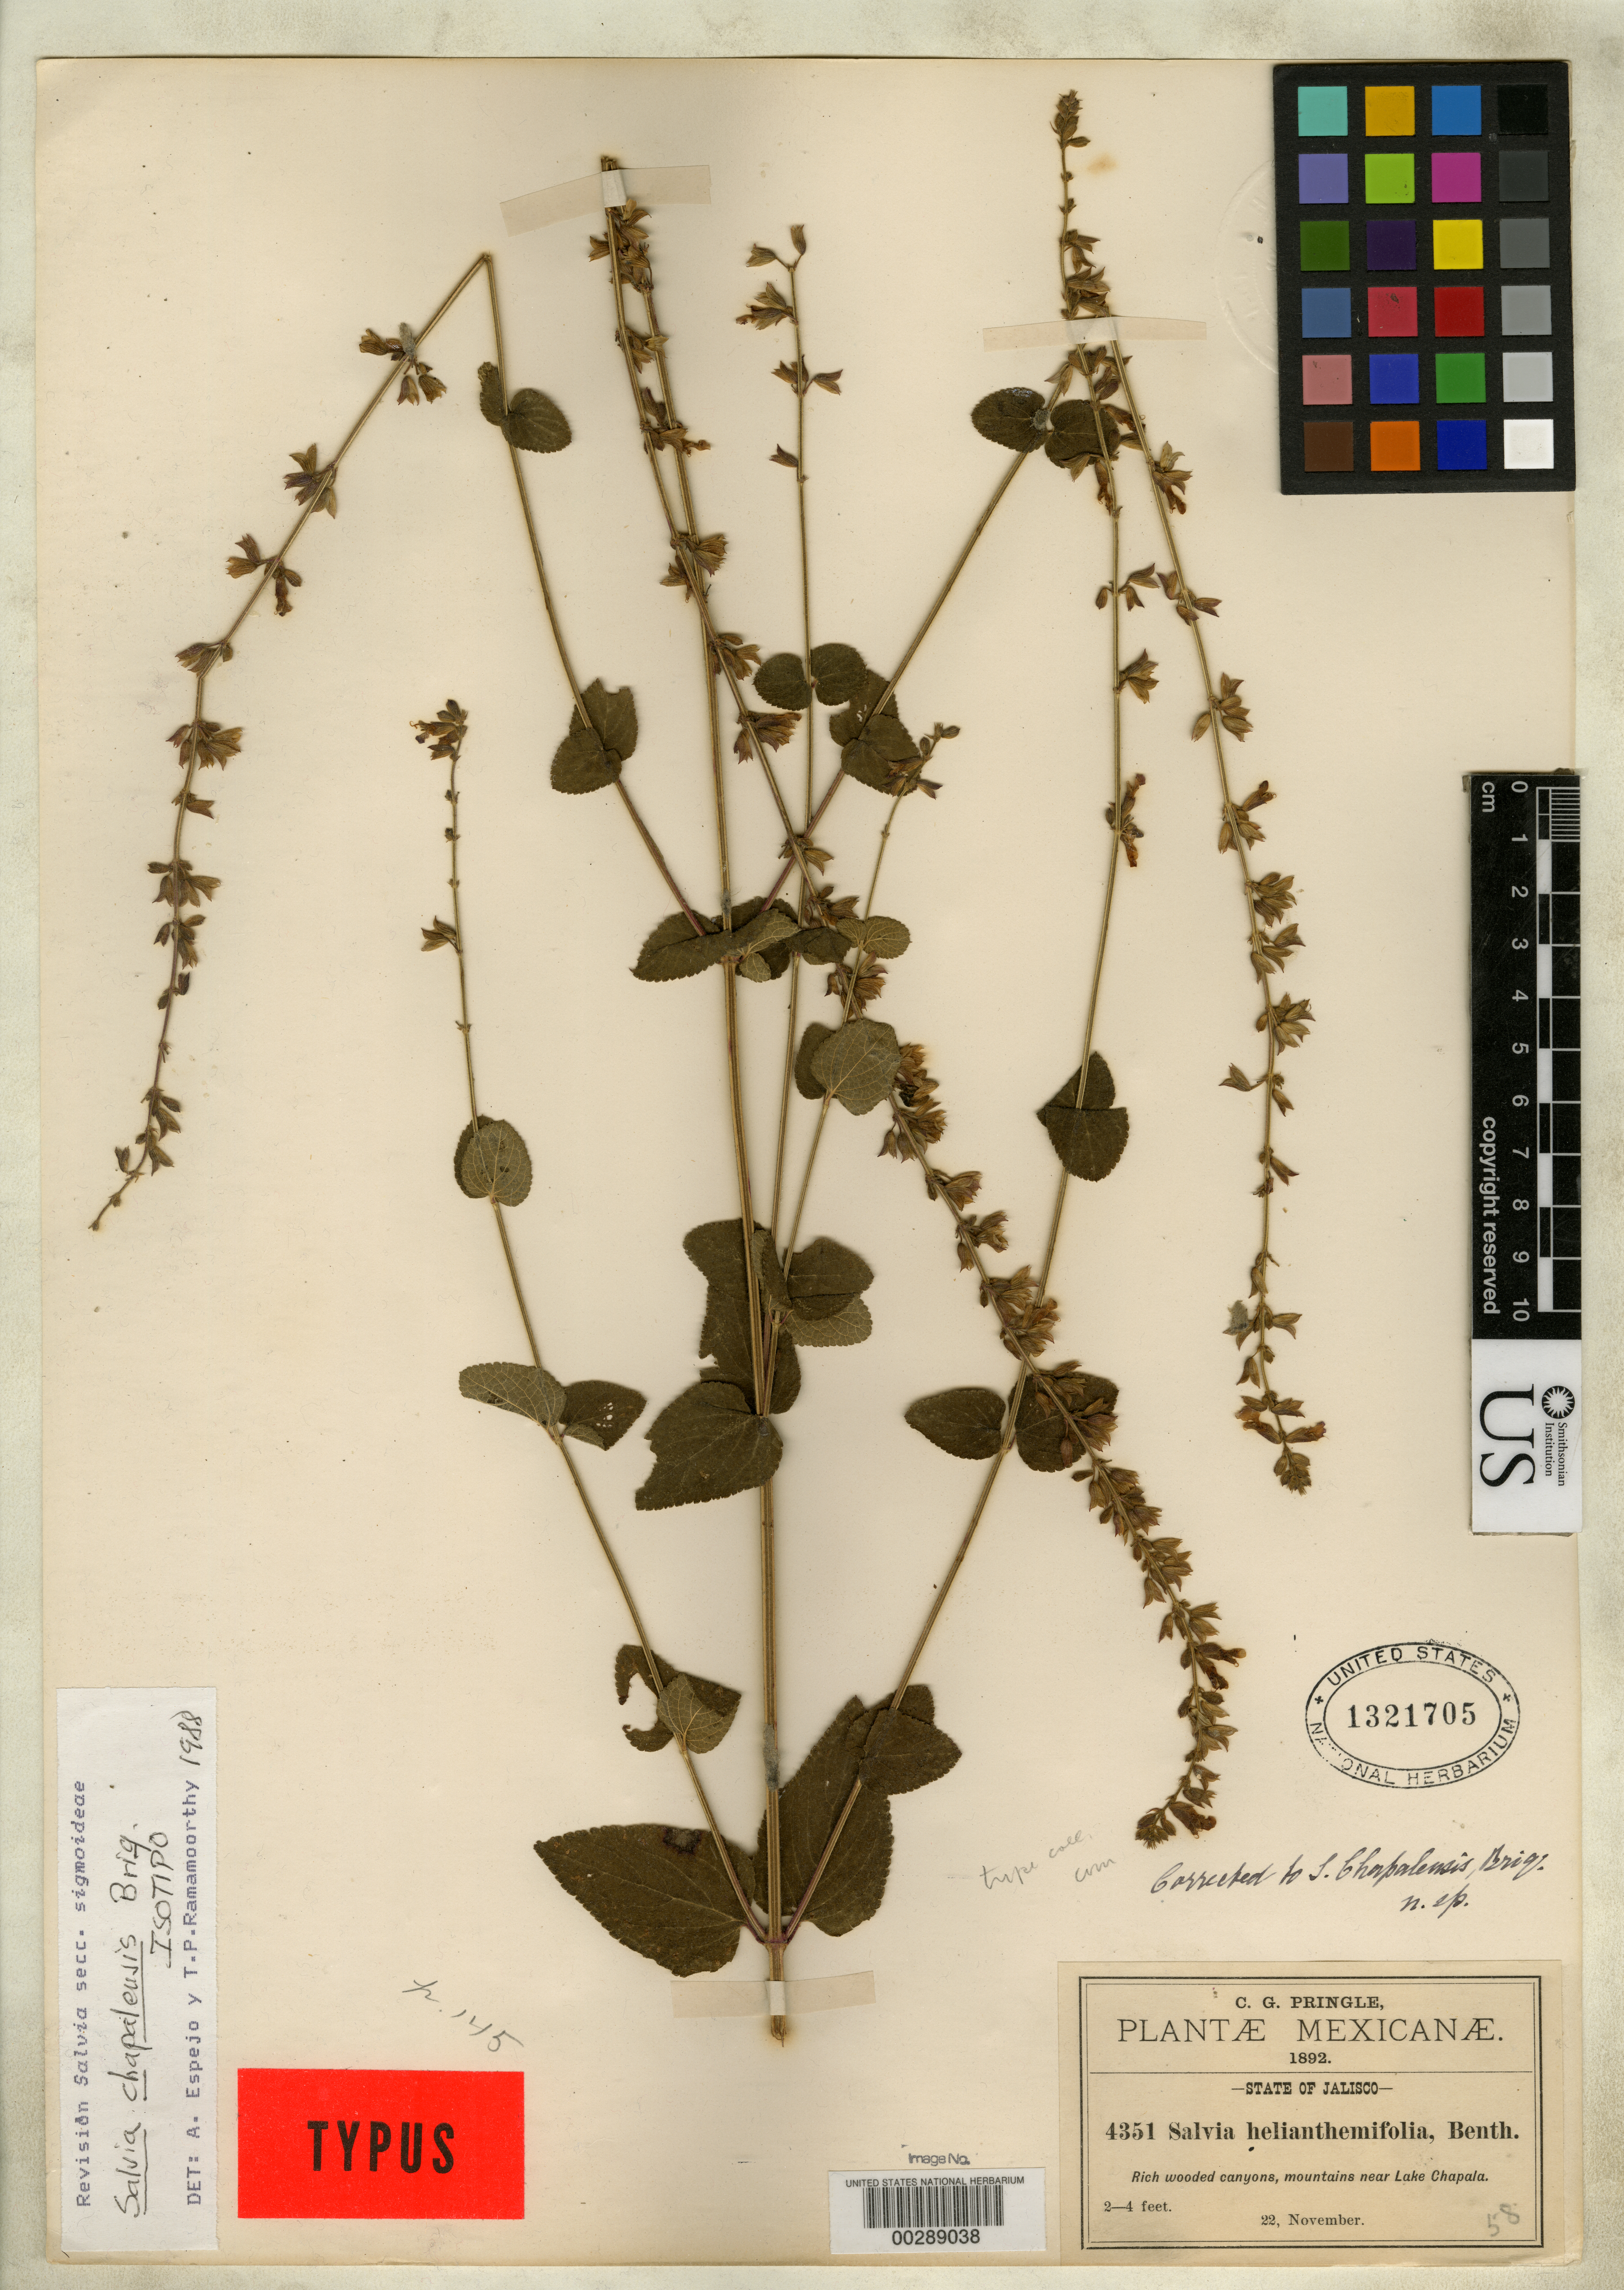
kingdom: Plantae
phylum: Tracheophyta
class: Magnoliopsida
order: Lamiales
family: Lamiaceae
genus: Salvia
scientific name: Salvia chapalensis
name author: Briq.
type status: Isotype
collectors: C. G. Pringle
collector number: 4351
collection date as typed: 22 Nov 1892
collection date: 1892-11-22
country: Mexico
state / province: Jalisco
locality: Rich wooded canyons, mountains near Lake Chapala.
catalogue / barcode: US 1321705